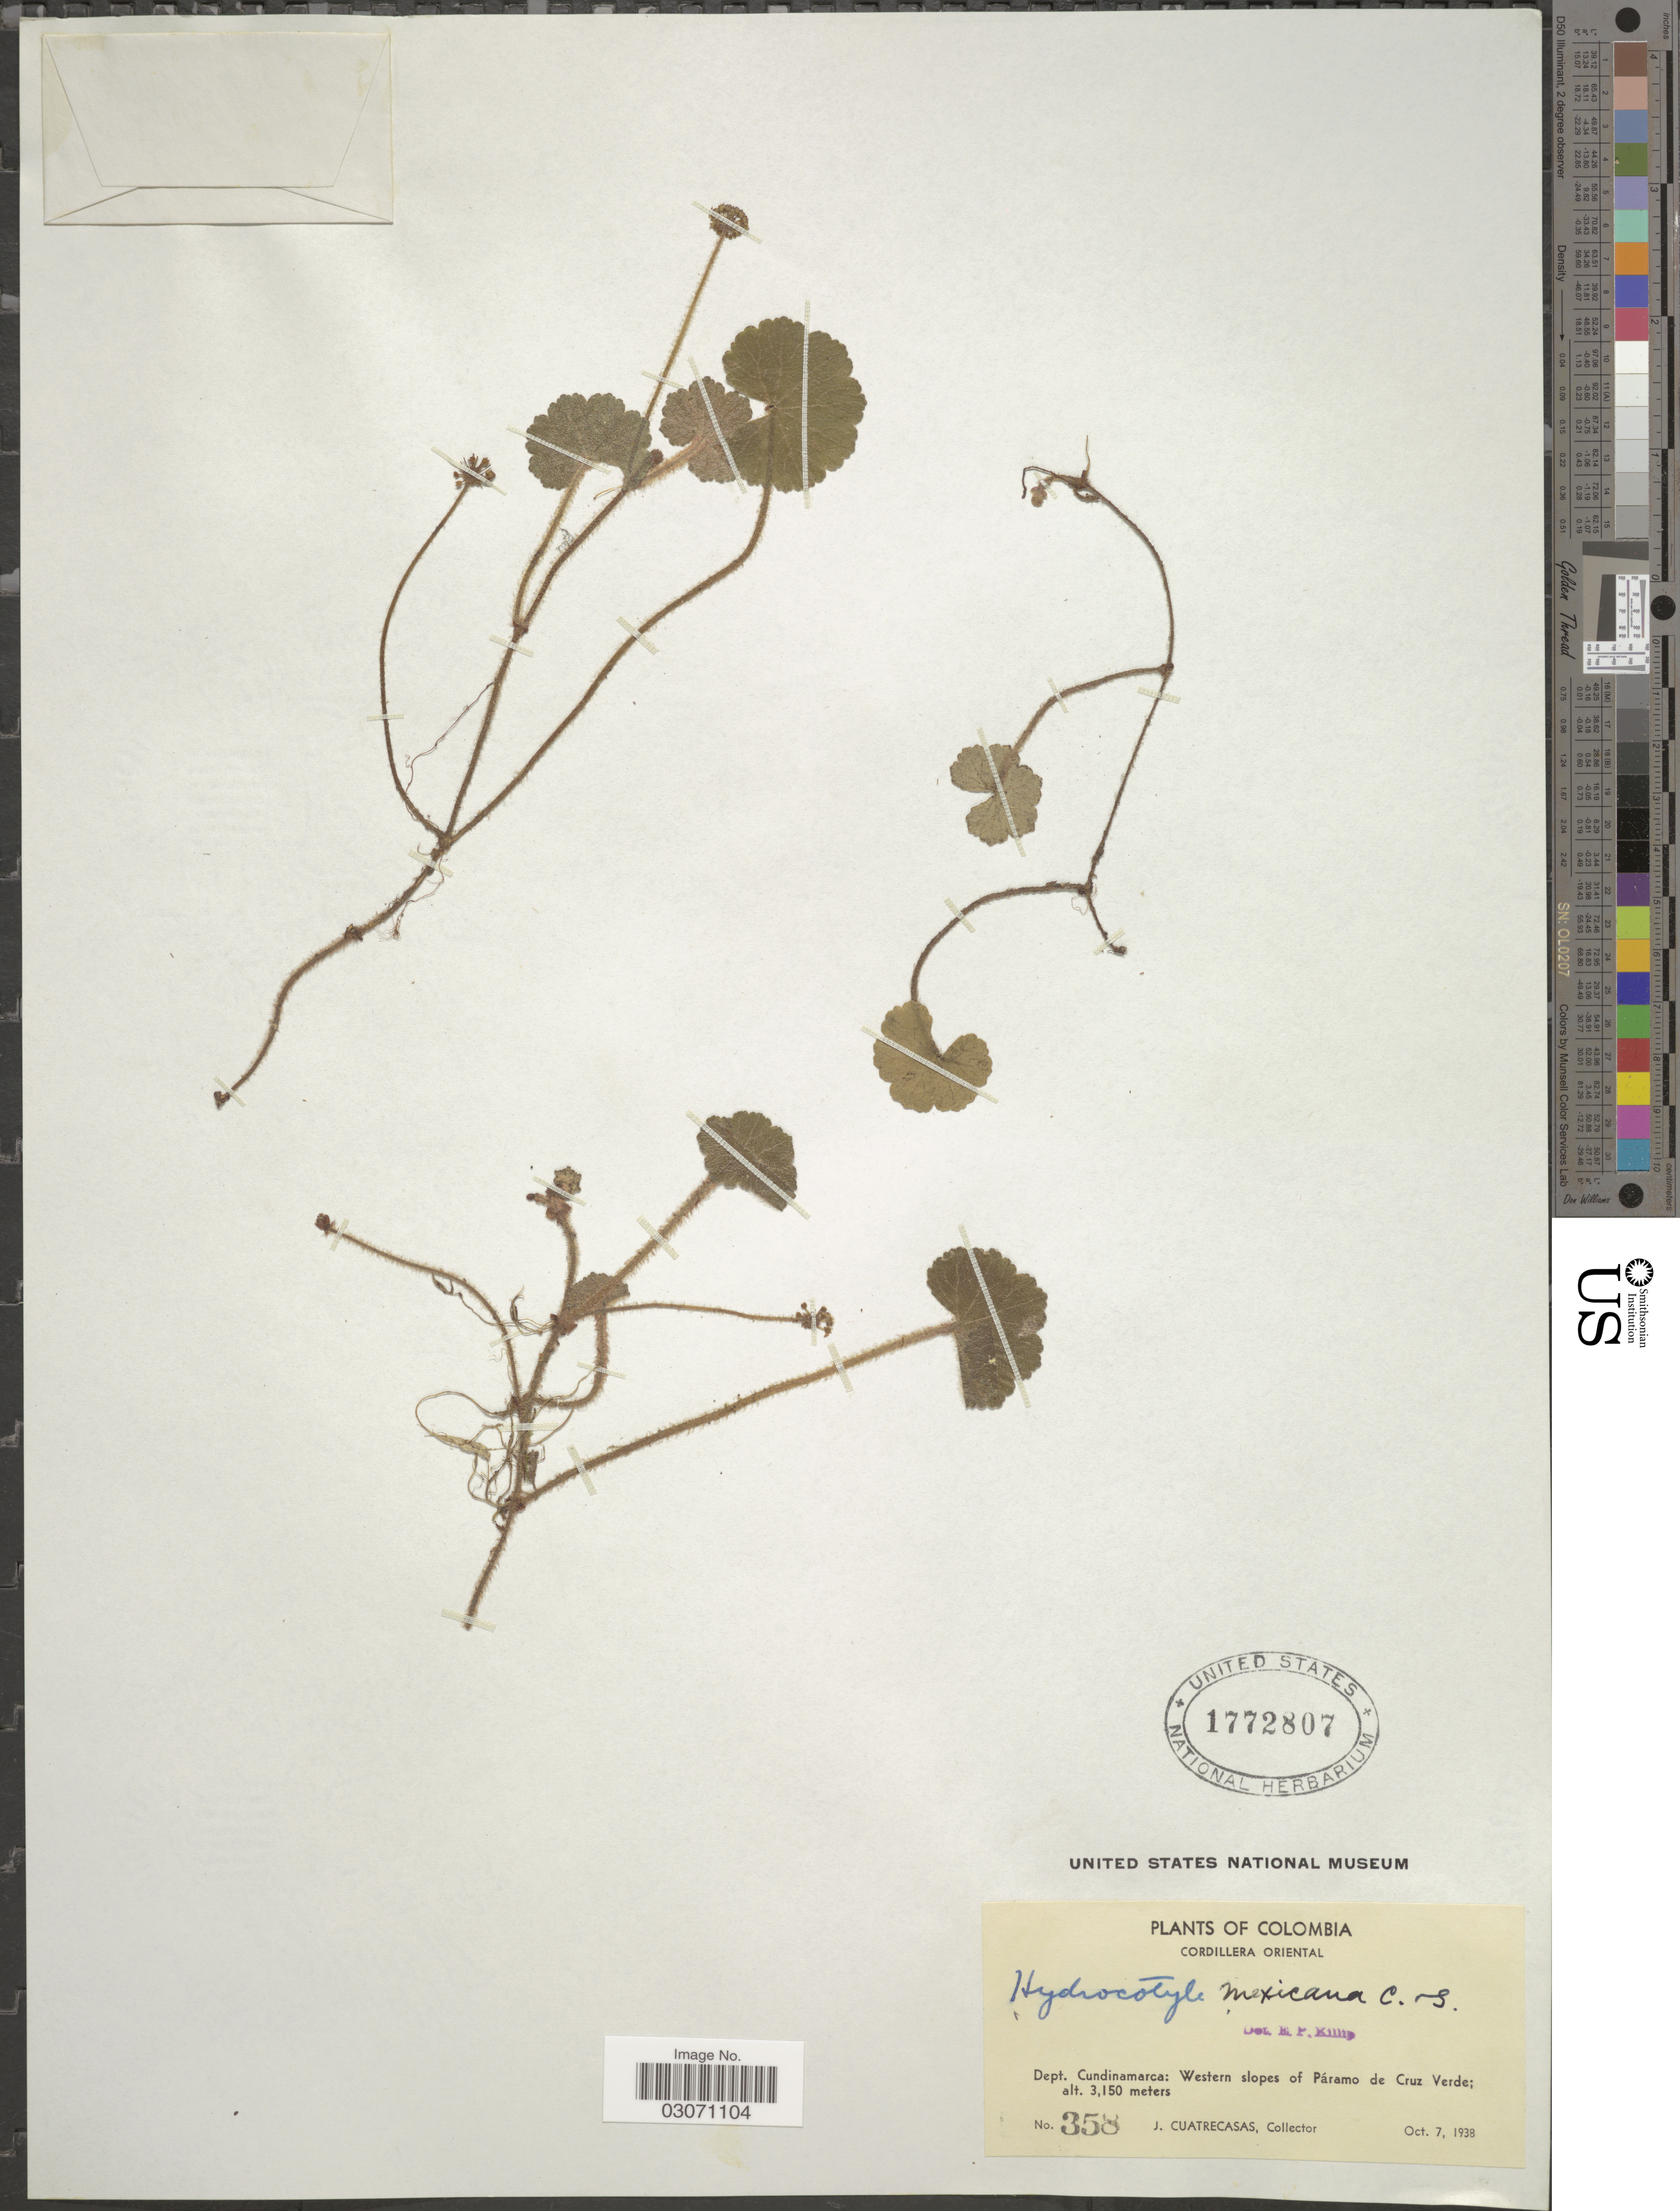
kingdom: Plantae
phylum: Tracheophyta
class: Magnoliopsida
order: Apiales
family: Araliaceae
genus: Hydrocotyle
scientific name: Hydrocotyle mexicana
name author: Schltdl. & Cham.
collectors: J. Cuatrecasas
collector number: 358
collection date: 1938-10-07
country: Colombia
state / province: Cundinamarca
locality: Cordillera Oriental, Dept. Cundinamarca: Western slopes of Páramo de Cruz Verde.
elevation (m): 3150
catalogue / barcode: US 1772807